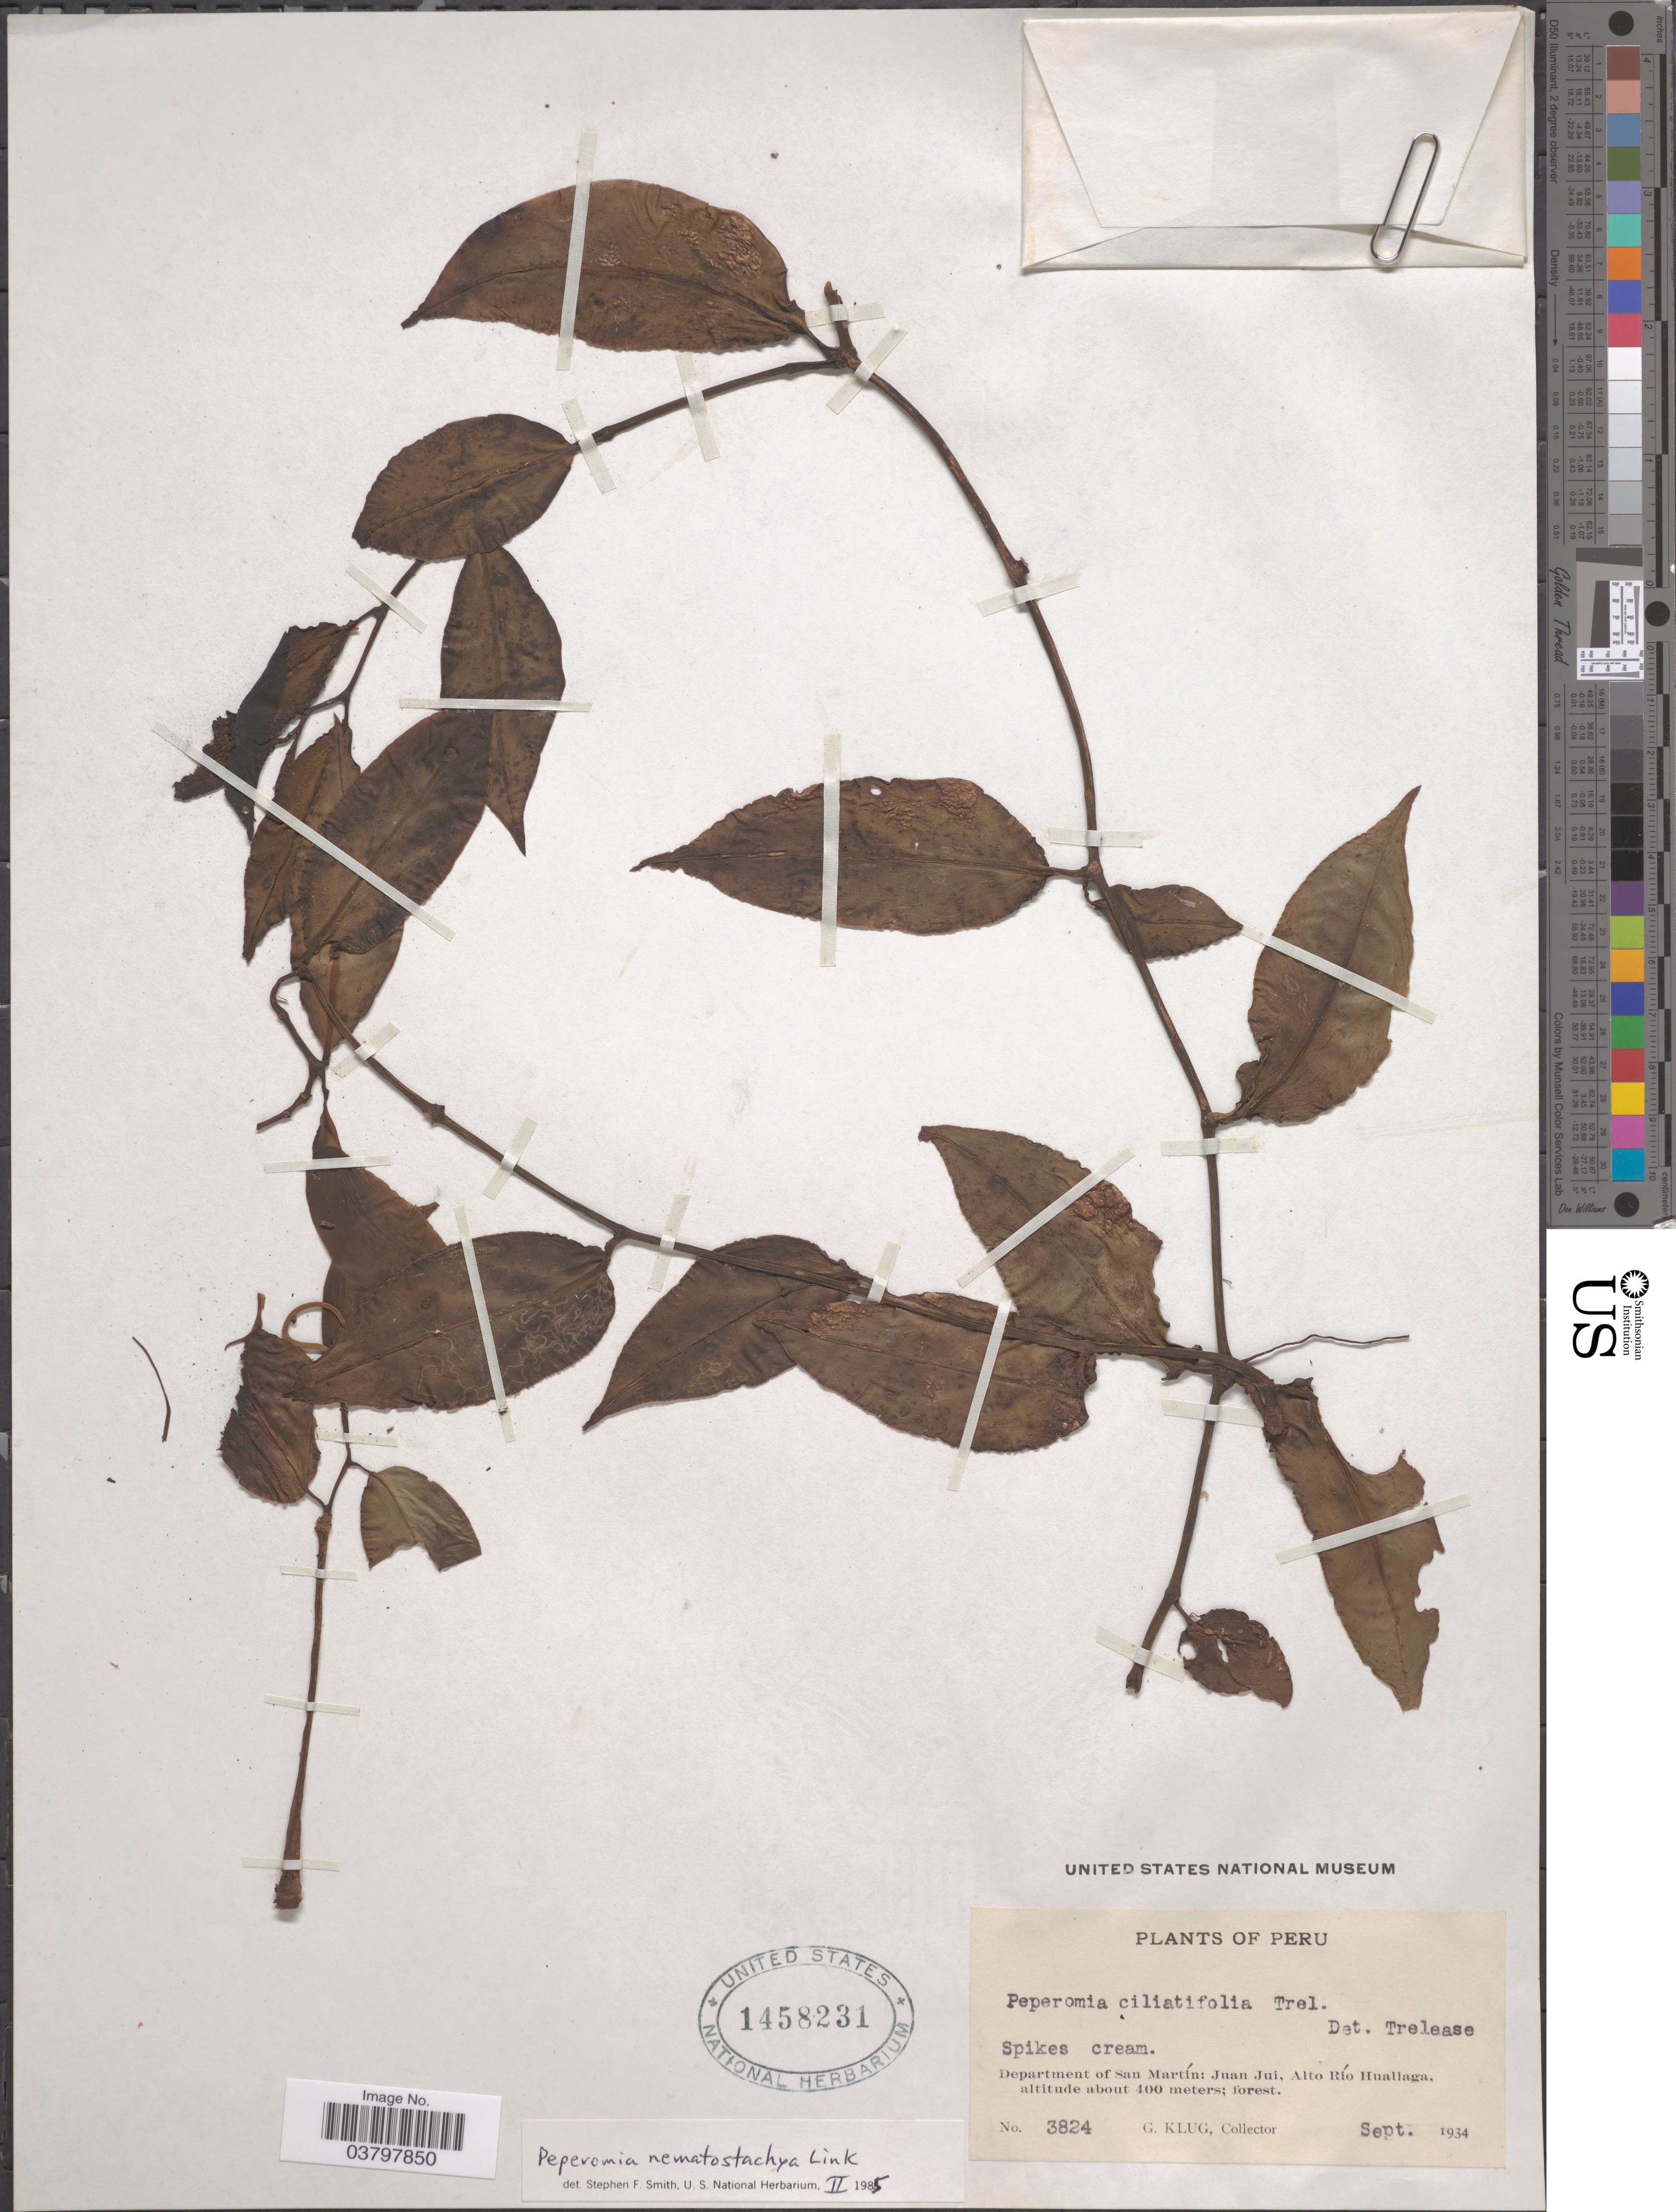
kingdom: Plantae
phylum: Tracheophyta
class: Magnoliopsida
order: Piperales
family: Piperaceae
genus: Peperomia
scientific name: Peperomia nematostachya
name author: Link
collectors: G. Klug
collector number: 3824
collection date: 1934-09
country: Peru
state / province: San Martín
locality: Department of San Martín: Juan Jui, Alto Río Huallaga.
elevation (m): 400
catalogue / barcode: US 1458231